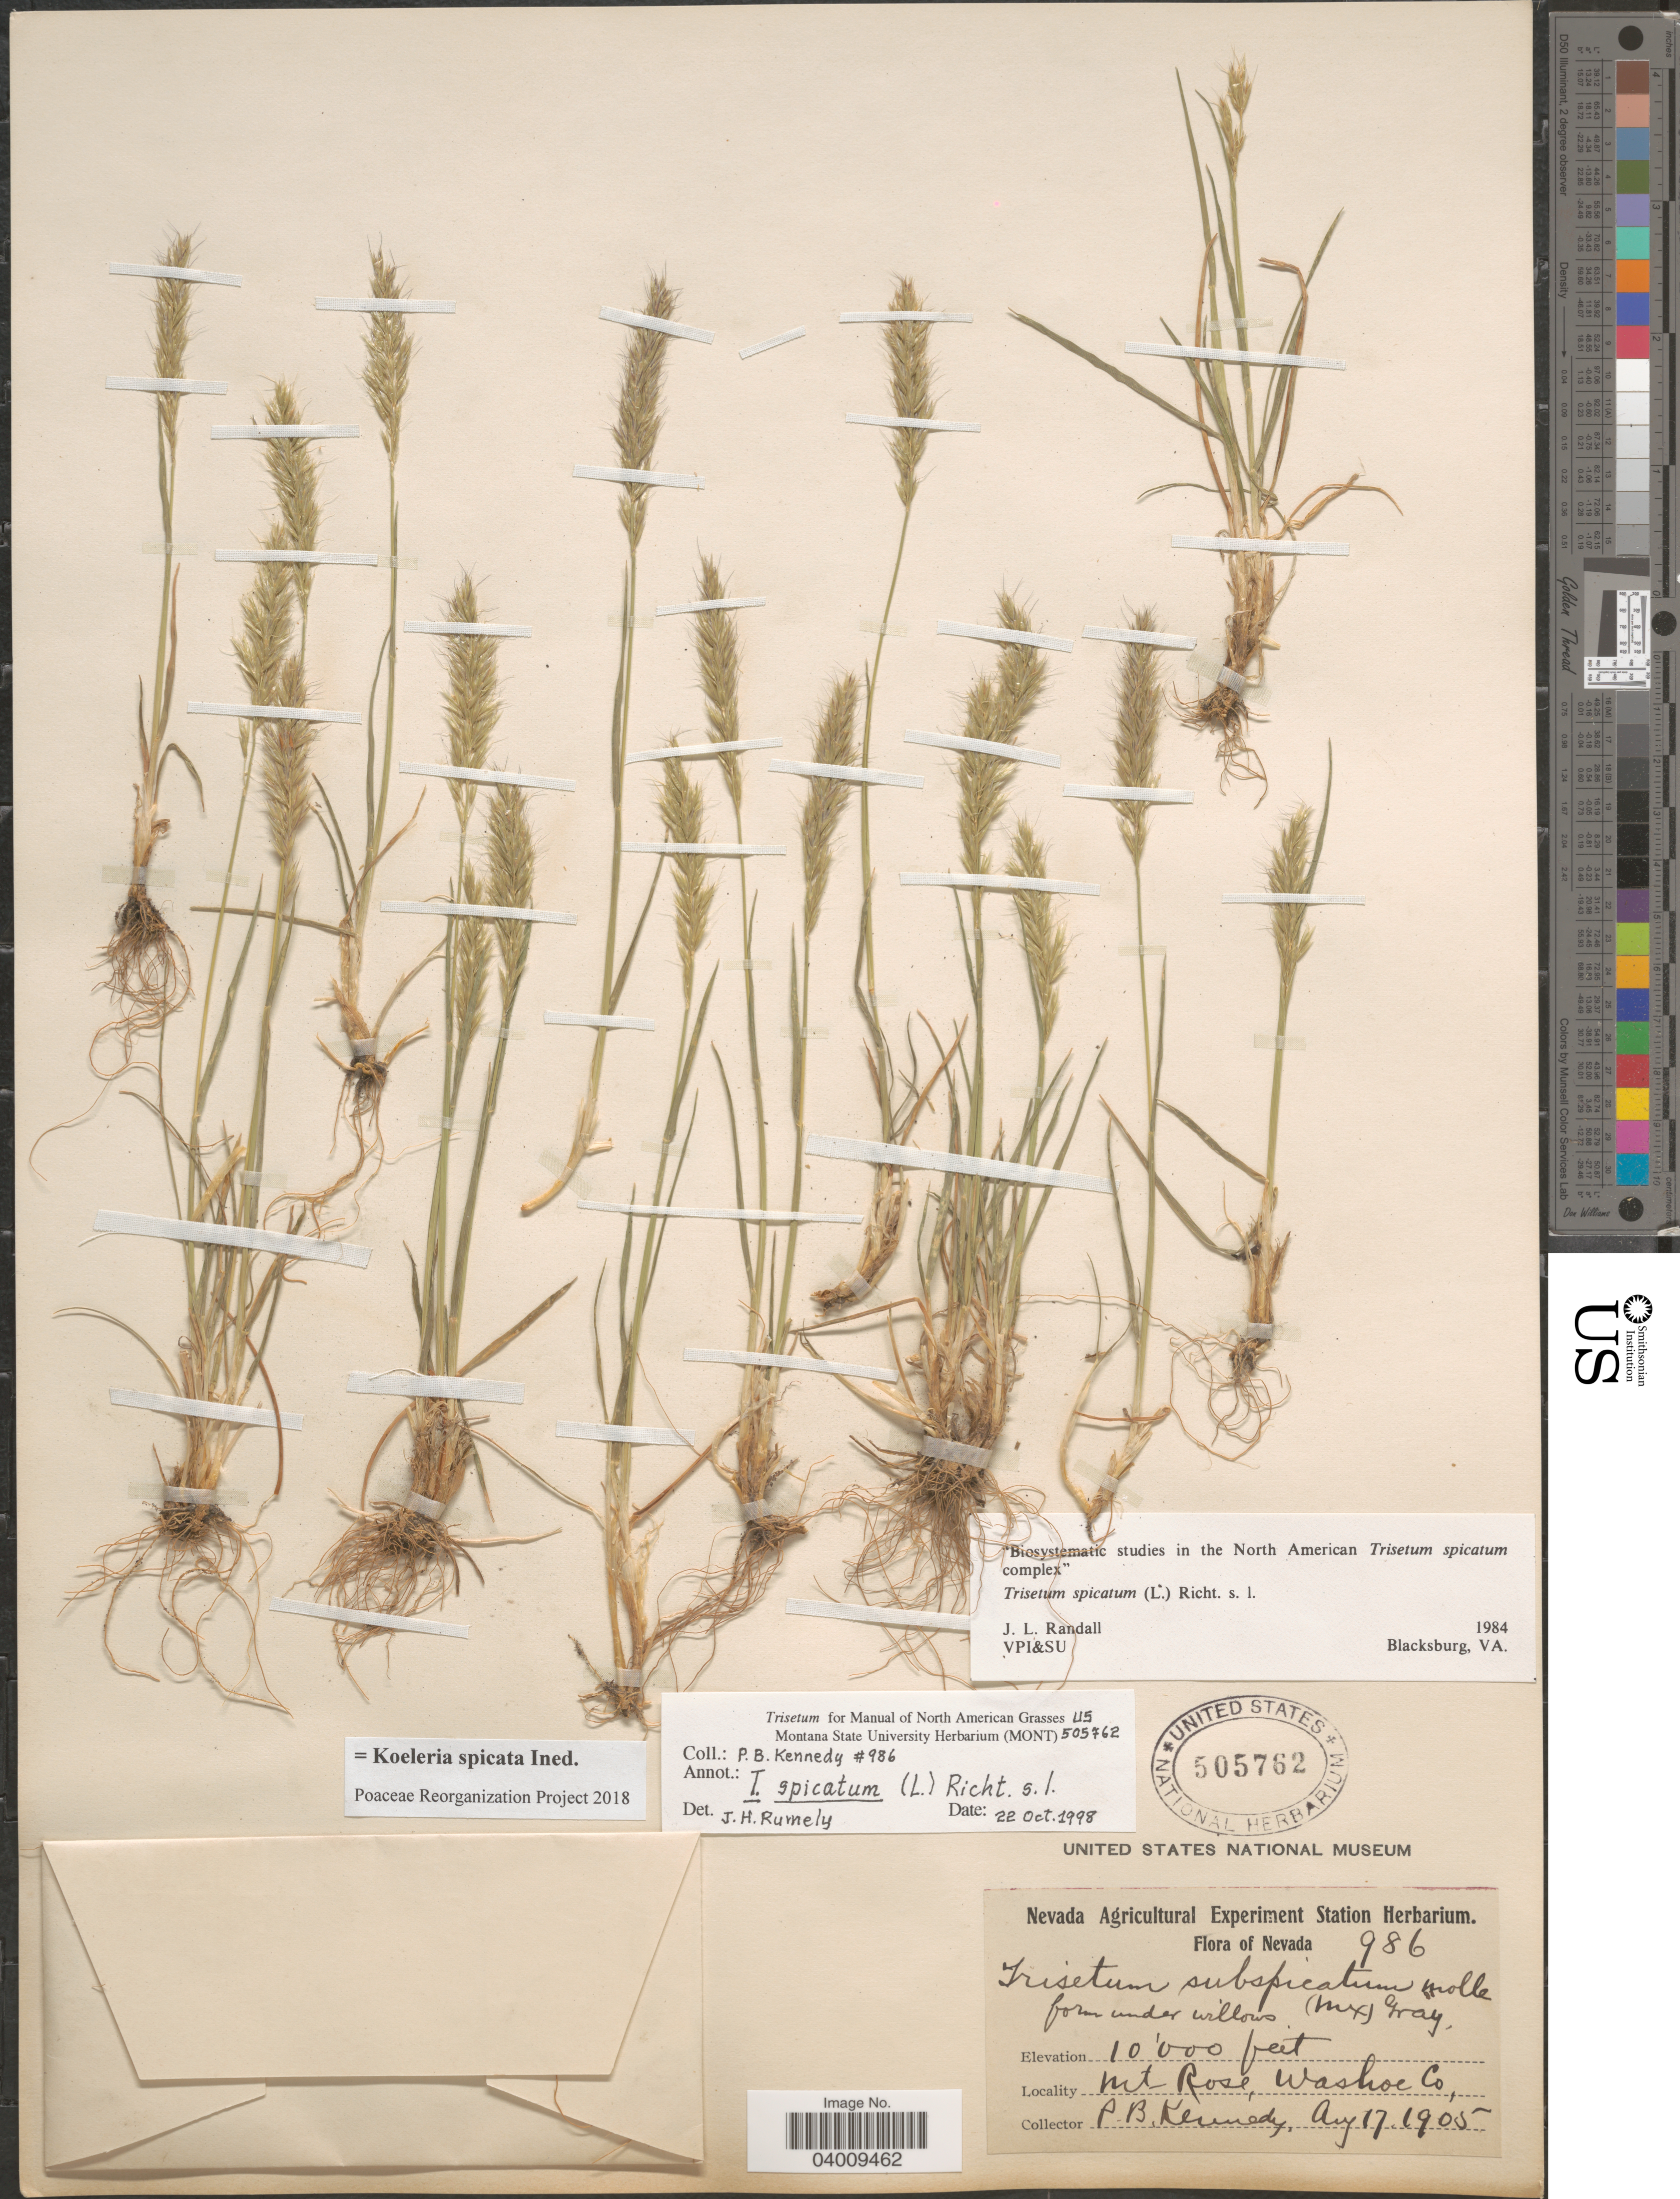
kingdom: Plantae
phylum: Tracheophyta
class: Liliopsida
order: Poales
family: Poaceae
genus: Koeleria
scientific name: Koeleria spicata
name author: (L.) Barberá et al.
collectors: P. B. Kennedy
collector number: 986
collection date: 1905-08-17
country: United States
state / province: Nevada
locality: Mt. Rose, Washoe Co.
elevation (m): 3048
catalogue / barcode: US 505762